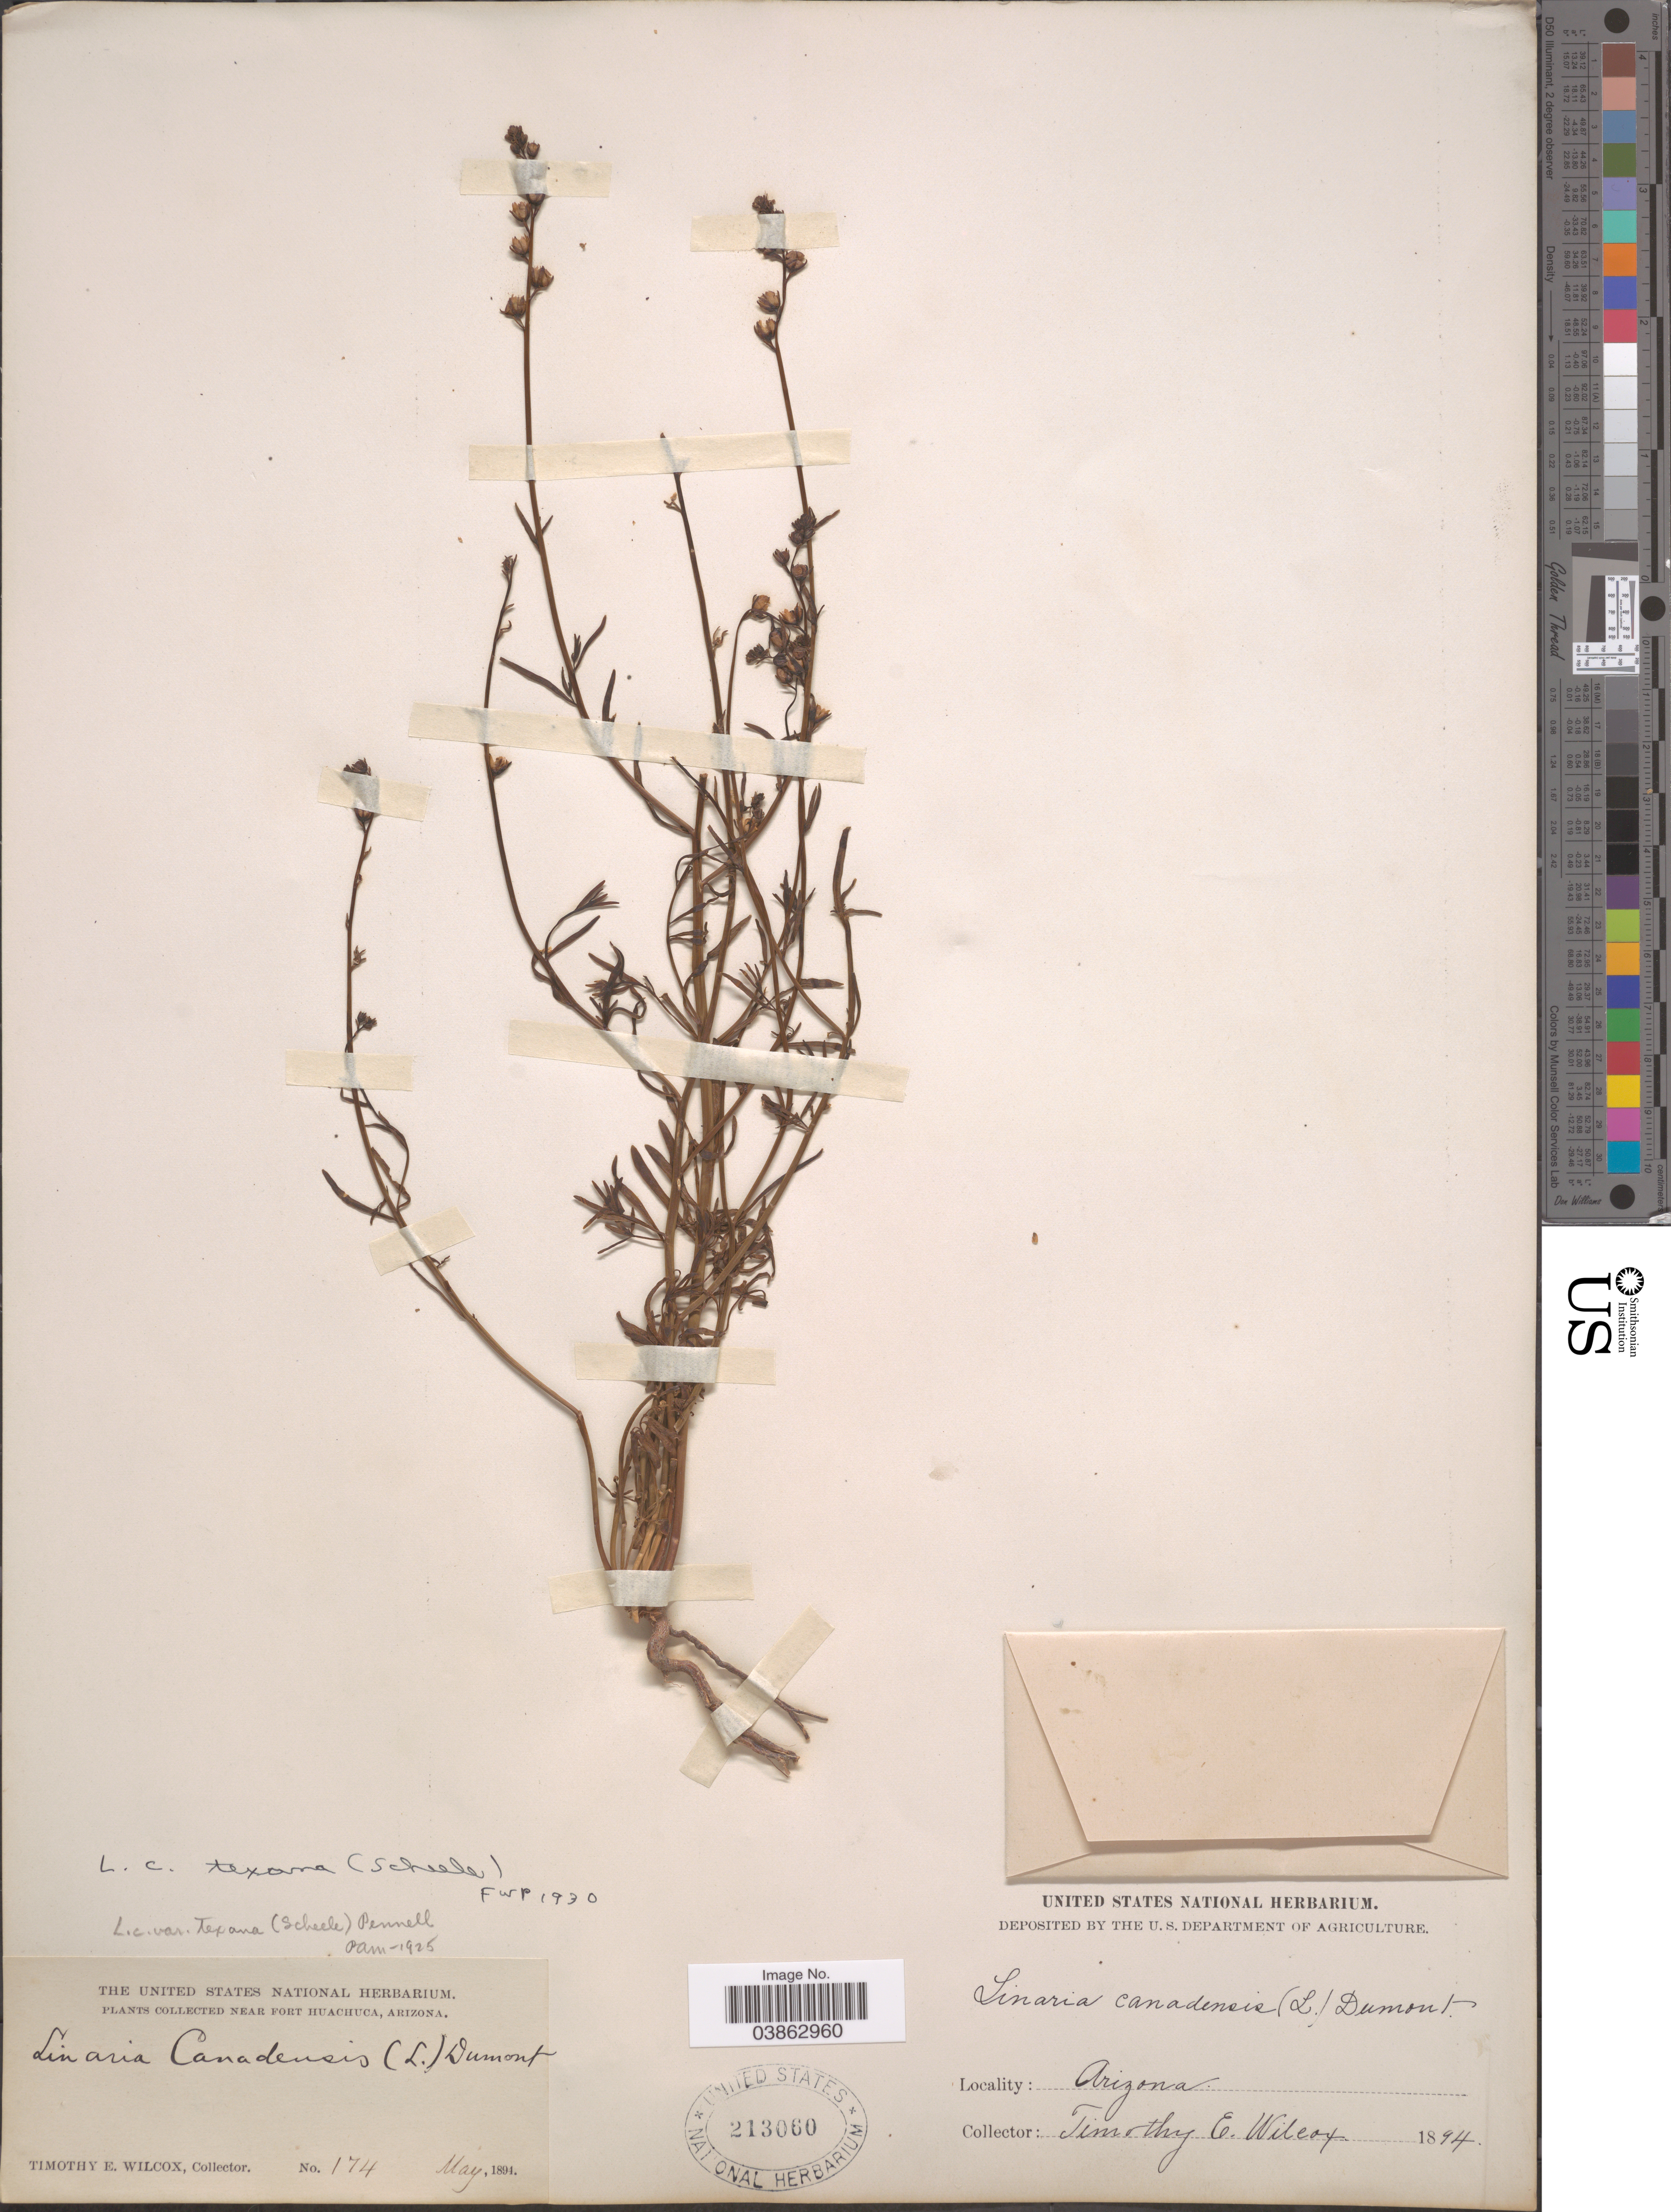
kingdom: Plantae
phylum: Tracheophyta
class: Magnoliopsida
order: Lamiales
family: Plantaginaceae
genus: Linaria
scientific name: Linaria texana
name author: Scheele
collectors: T. E. Wilcox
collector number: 174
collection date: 1894-05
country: United States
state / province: Arizona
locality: Near Port Huachuca.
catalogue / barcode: US 213060